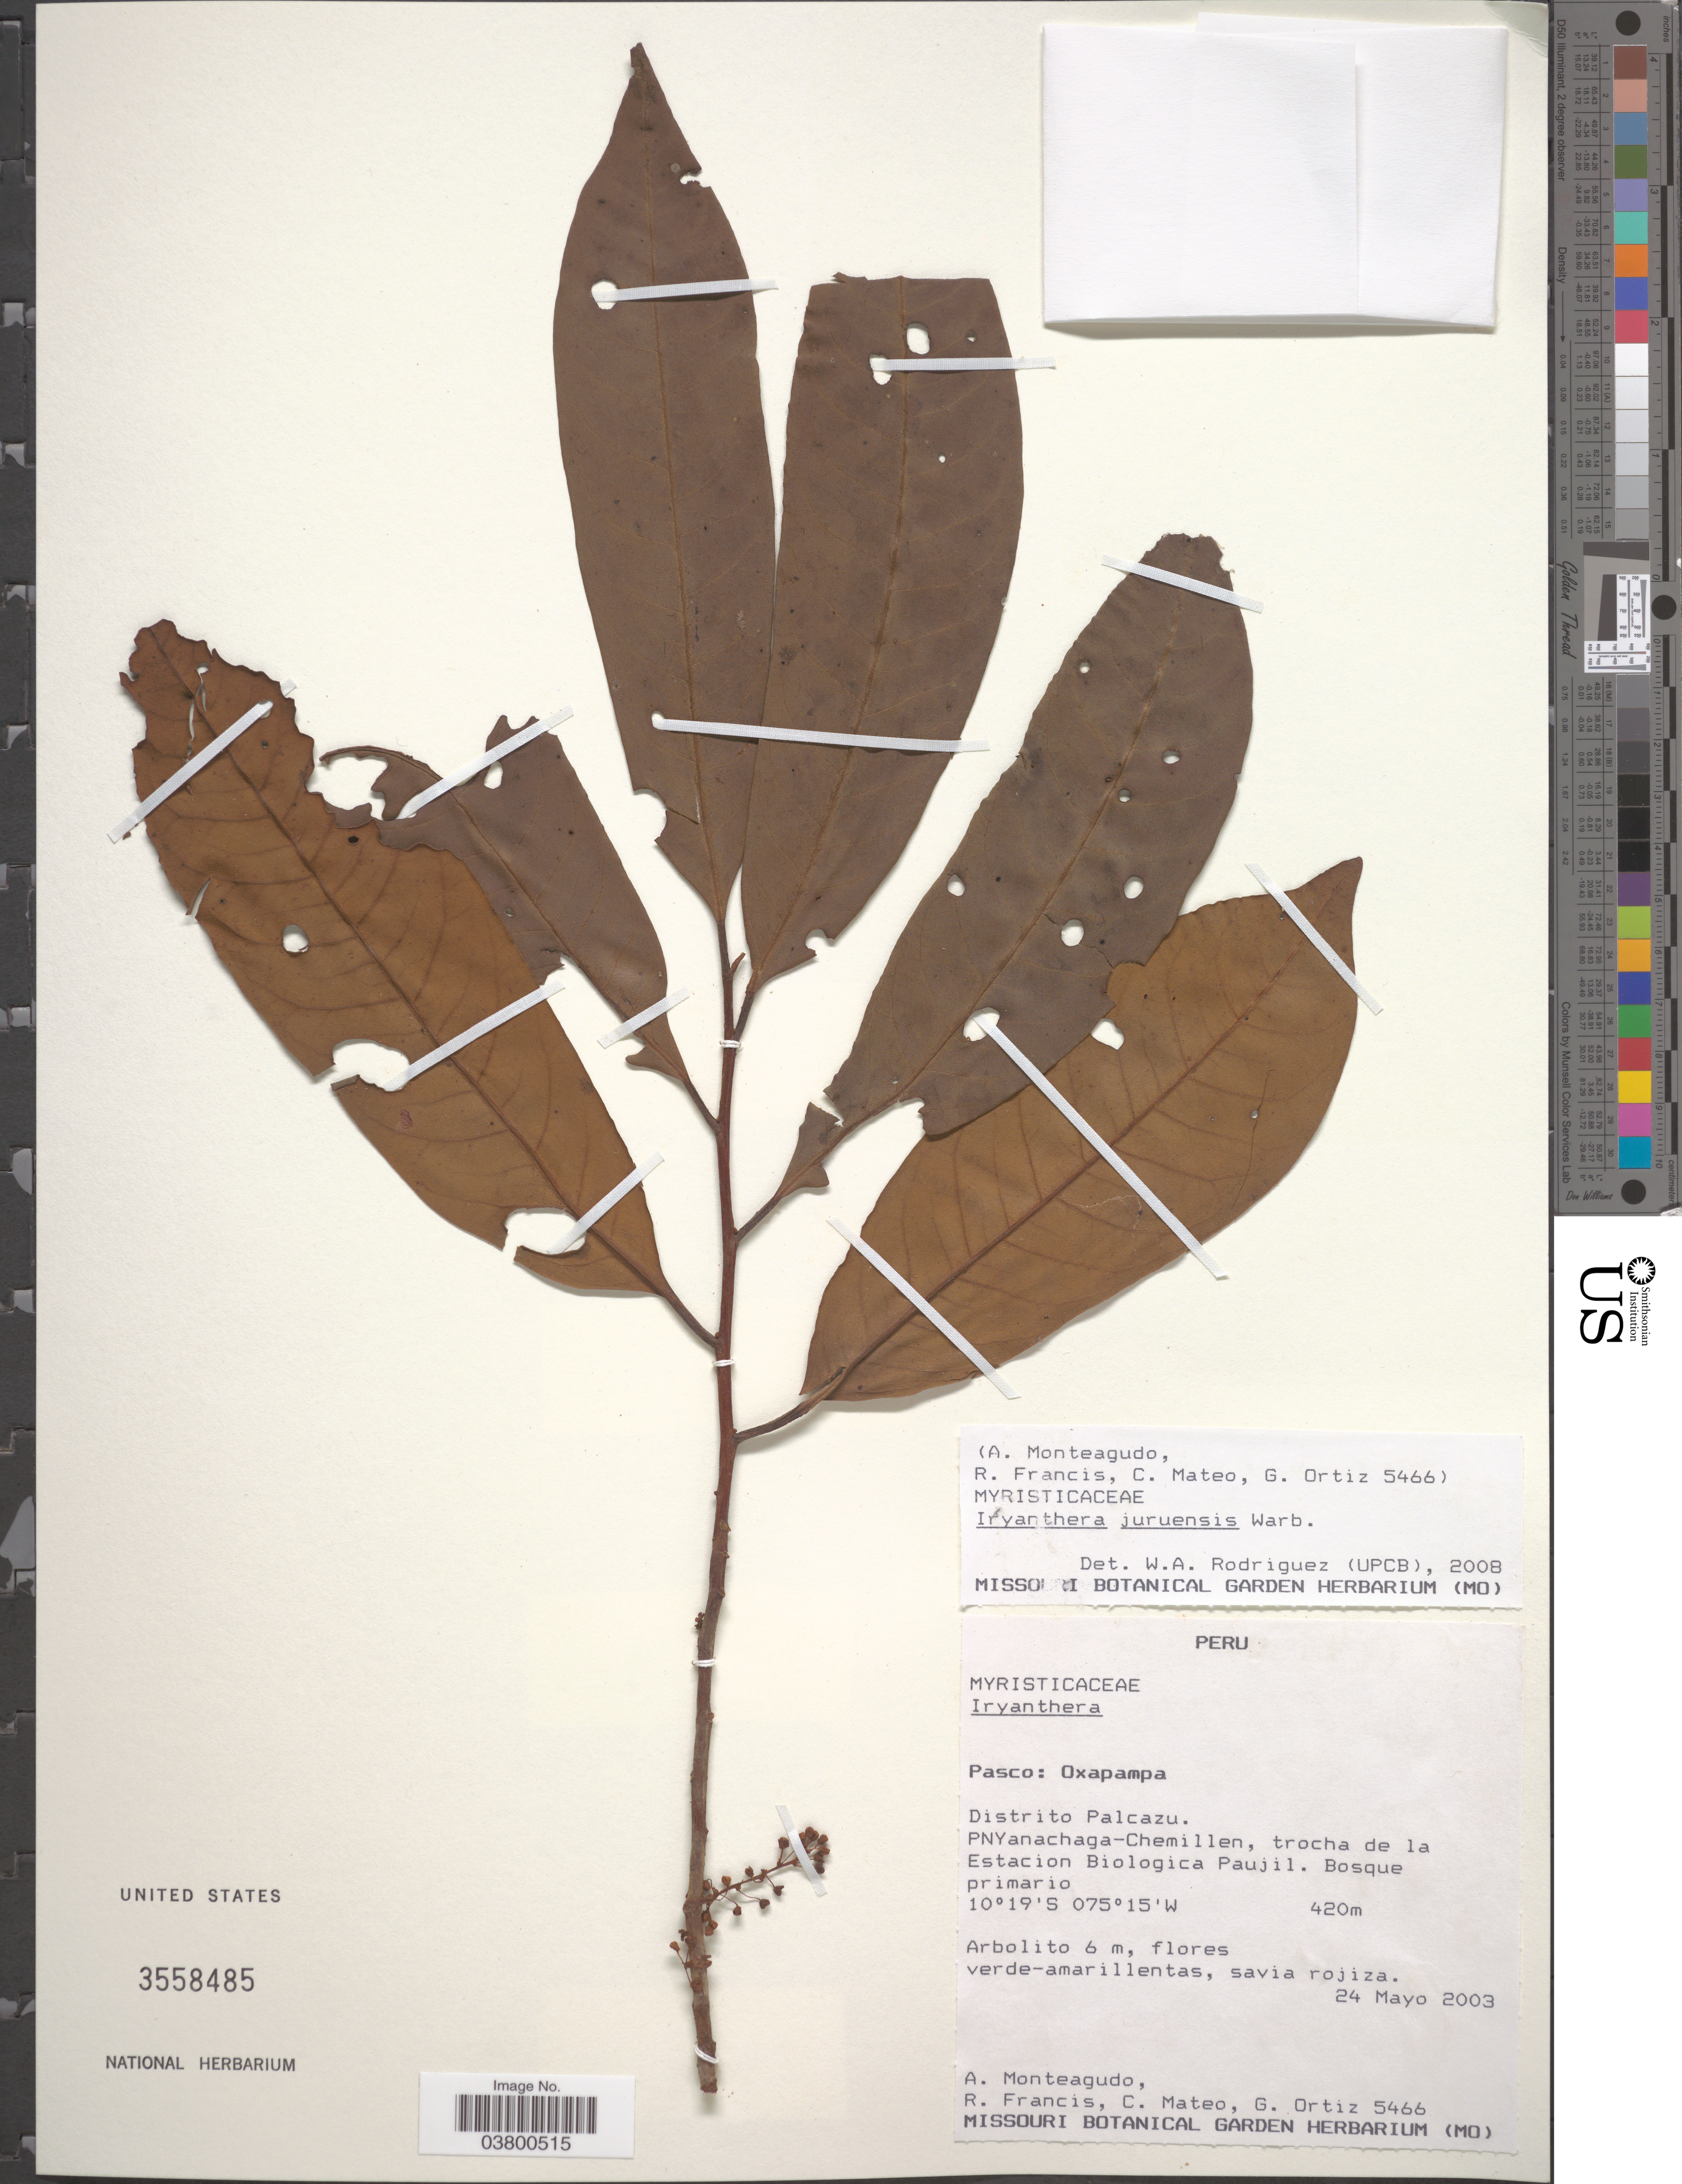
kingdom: Plantae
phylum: Tracheophyta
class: Magnoliopsida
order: Magnoliales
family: Myristicaceae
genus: Iryanthera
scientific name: Iryanthera juruensis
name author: Warb.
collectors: A. Monteagudo, R. Francis, C. Mateo & G. Ortiz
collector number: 5466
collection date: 2003-05-24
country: Peru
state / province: Pasco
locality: Oxapampa. Distrito Palcazu. PNYanachaga-Chemillen, trocha de la Estacion Biologica Paujil.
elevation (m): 420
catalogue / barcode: US 3558485